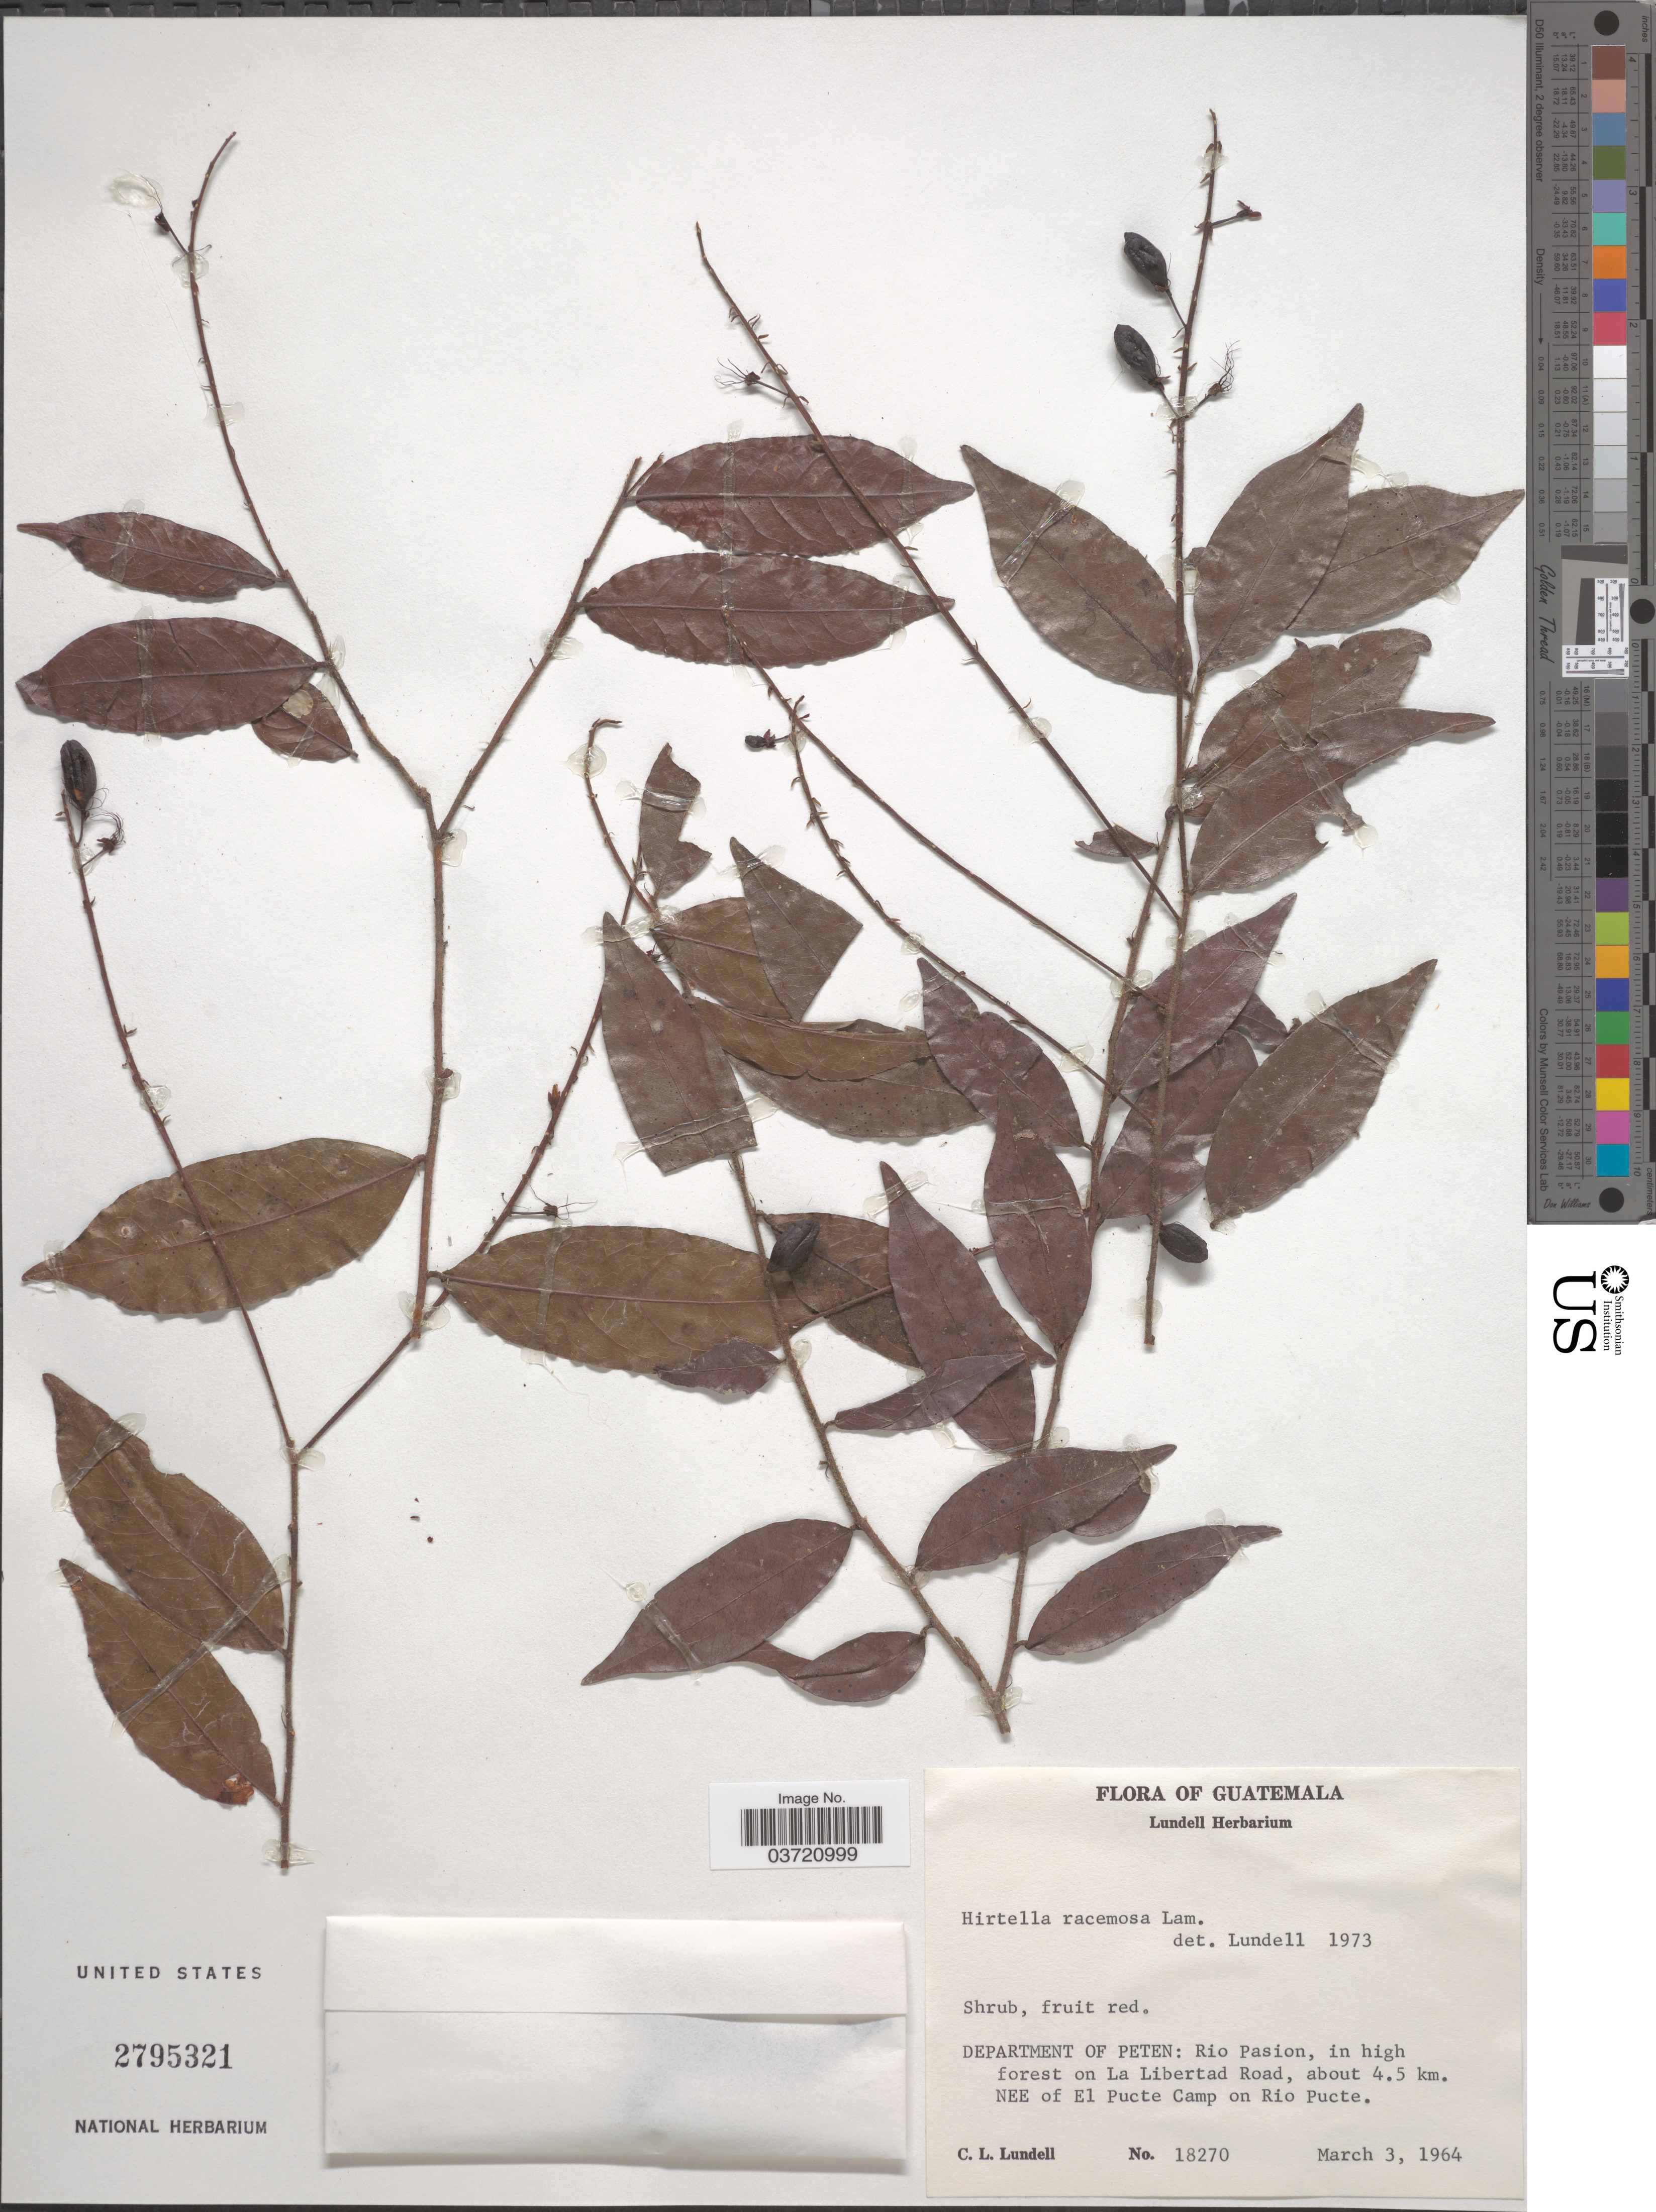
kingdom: Plantae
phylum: Tracheophyta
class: Magnoliopsida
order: Malpighiales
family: Chrysobalanaceae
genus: Hirtella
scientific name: Hirtella racemosa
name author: Lam.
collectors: C. L. Lundell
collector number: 18270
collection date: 1964-03-03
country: Guatemala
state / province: El Peten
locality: Department of Peten: Rio Pasion, in high forest on La Libertad, about 4.5 km. NEE of El Pucte Camp on Rio Pucte.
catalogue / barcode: US 2795321